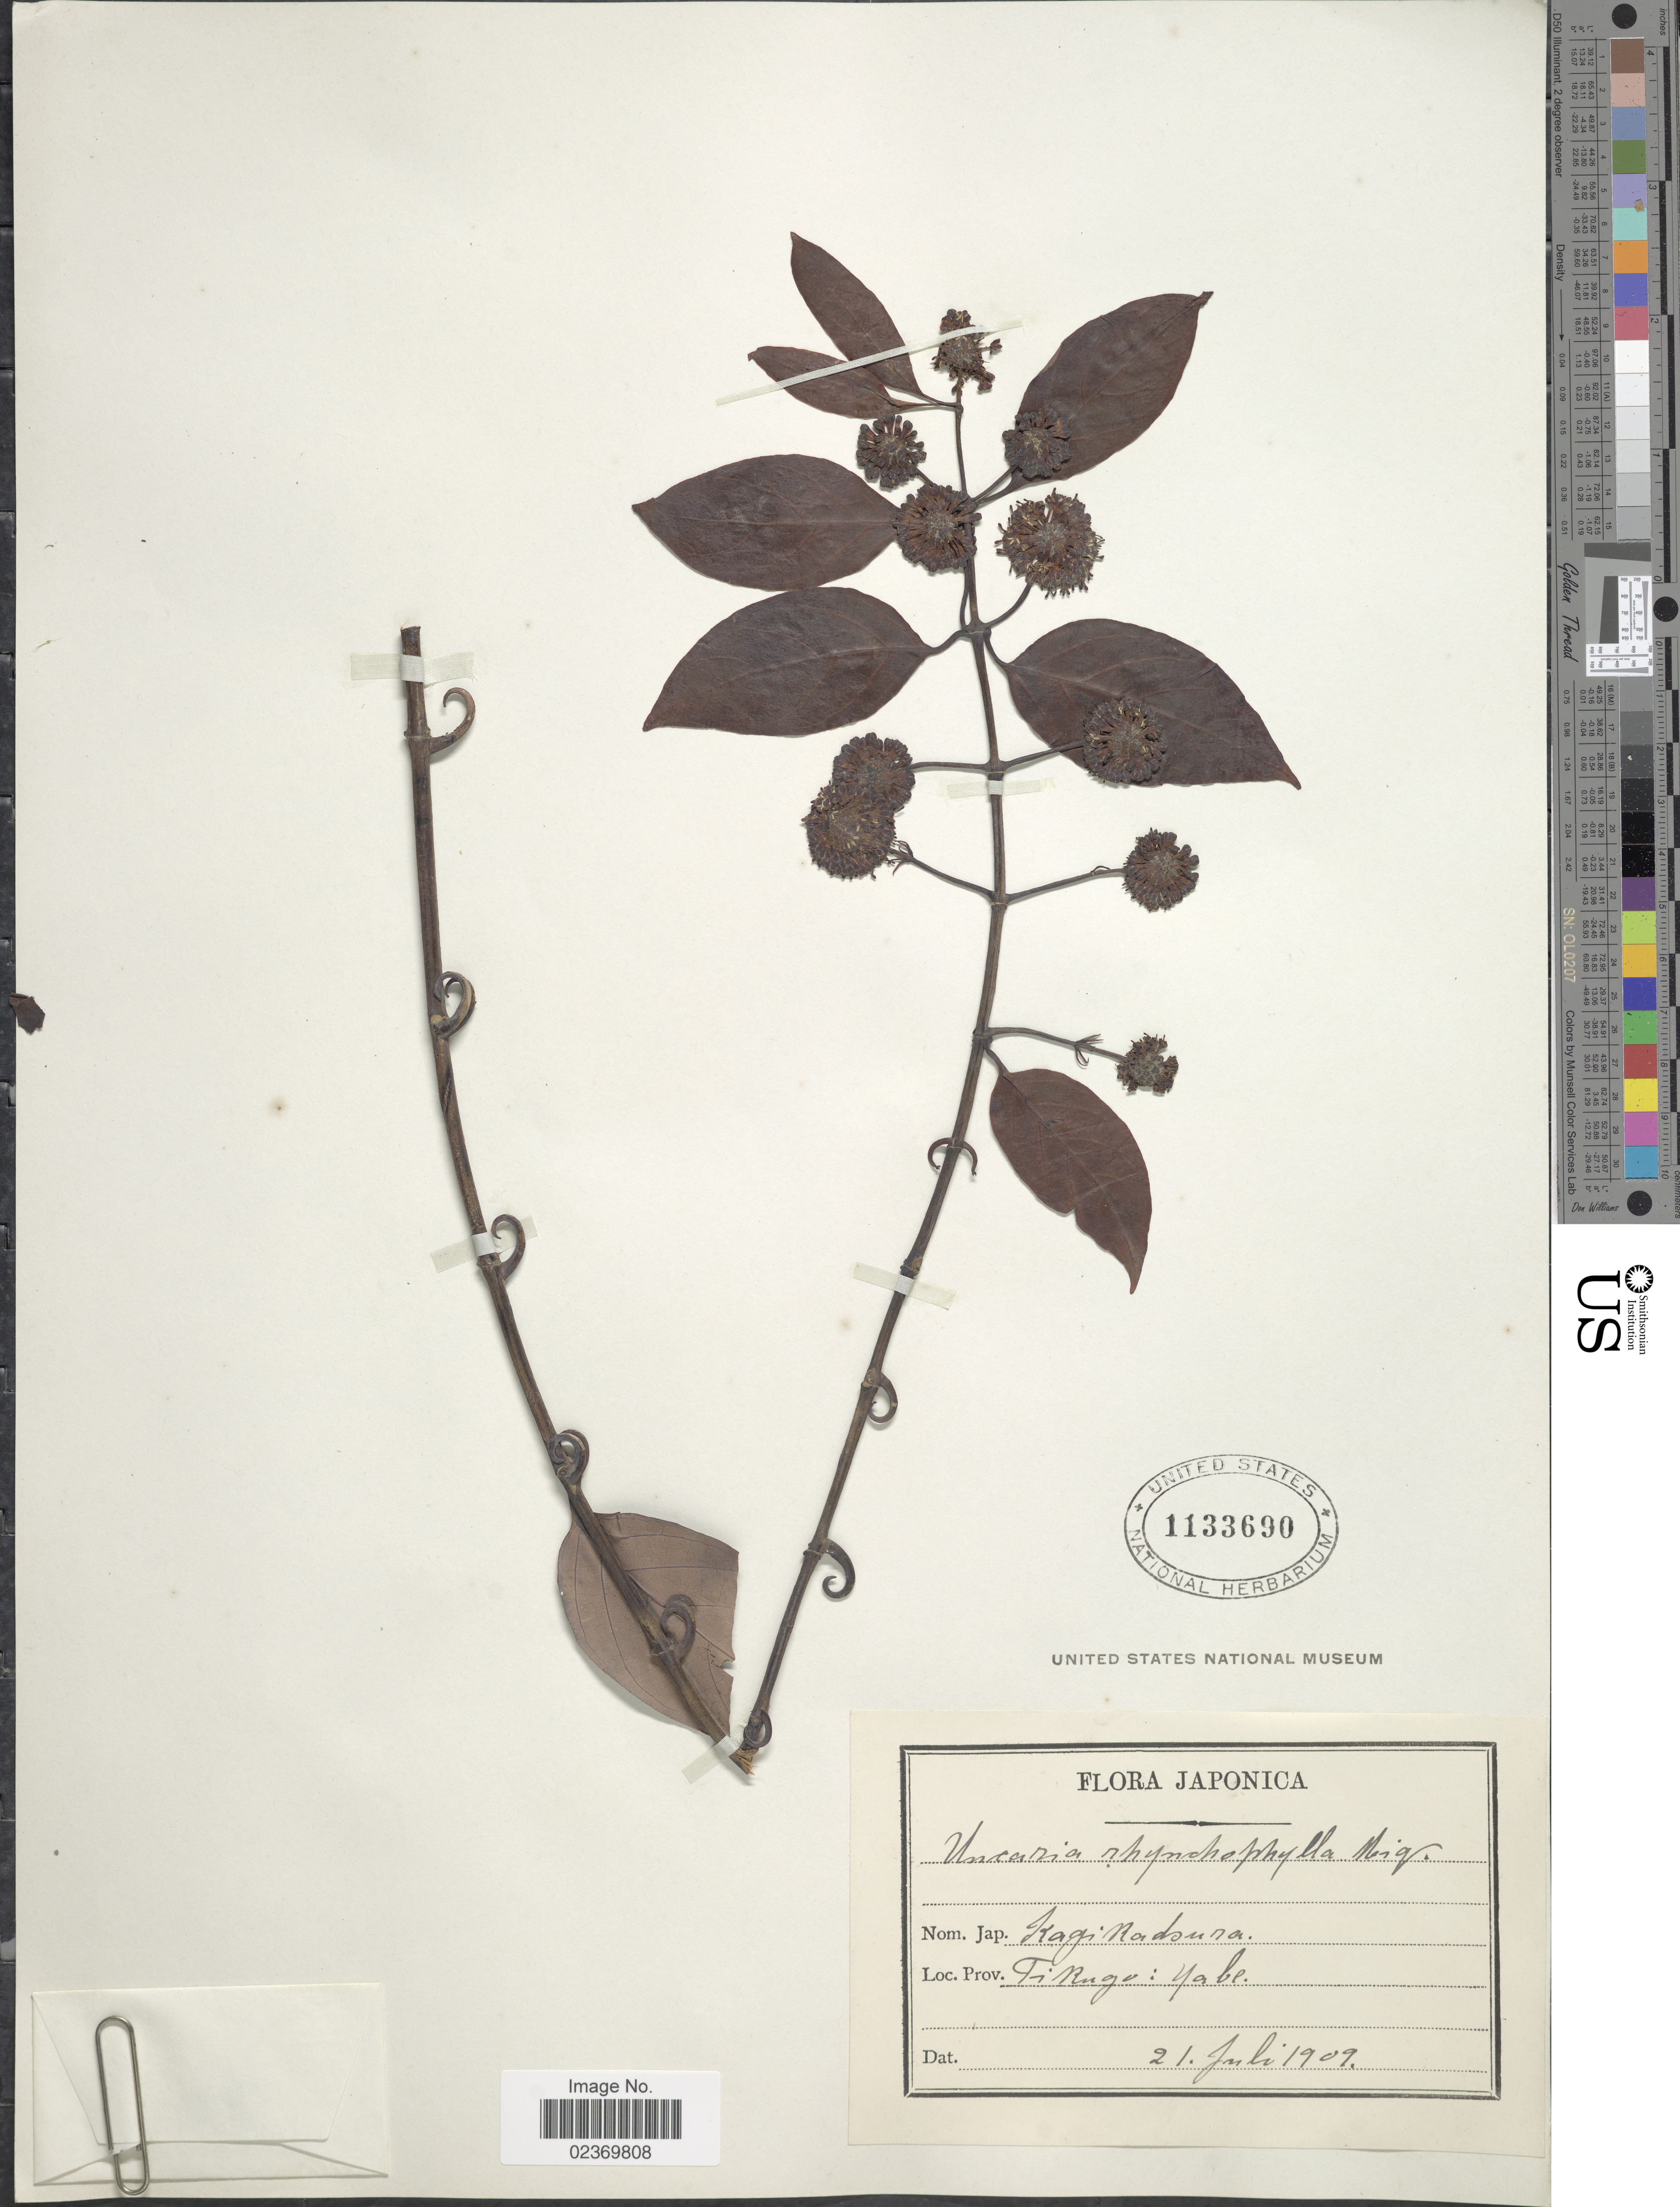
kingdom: Plantae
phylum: Tracheophyta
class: Magnoliopsida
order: Gentianales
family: Rubiaceae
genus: Uncaria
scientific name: Uncaria rhynchophylla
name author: (Miq.) Miq. ex Havil.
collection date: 1909-07-21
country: Japan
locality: Tikugo: Yabe.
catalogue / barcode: US 1133690